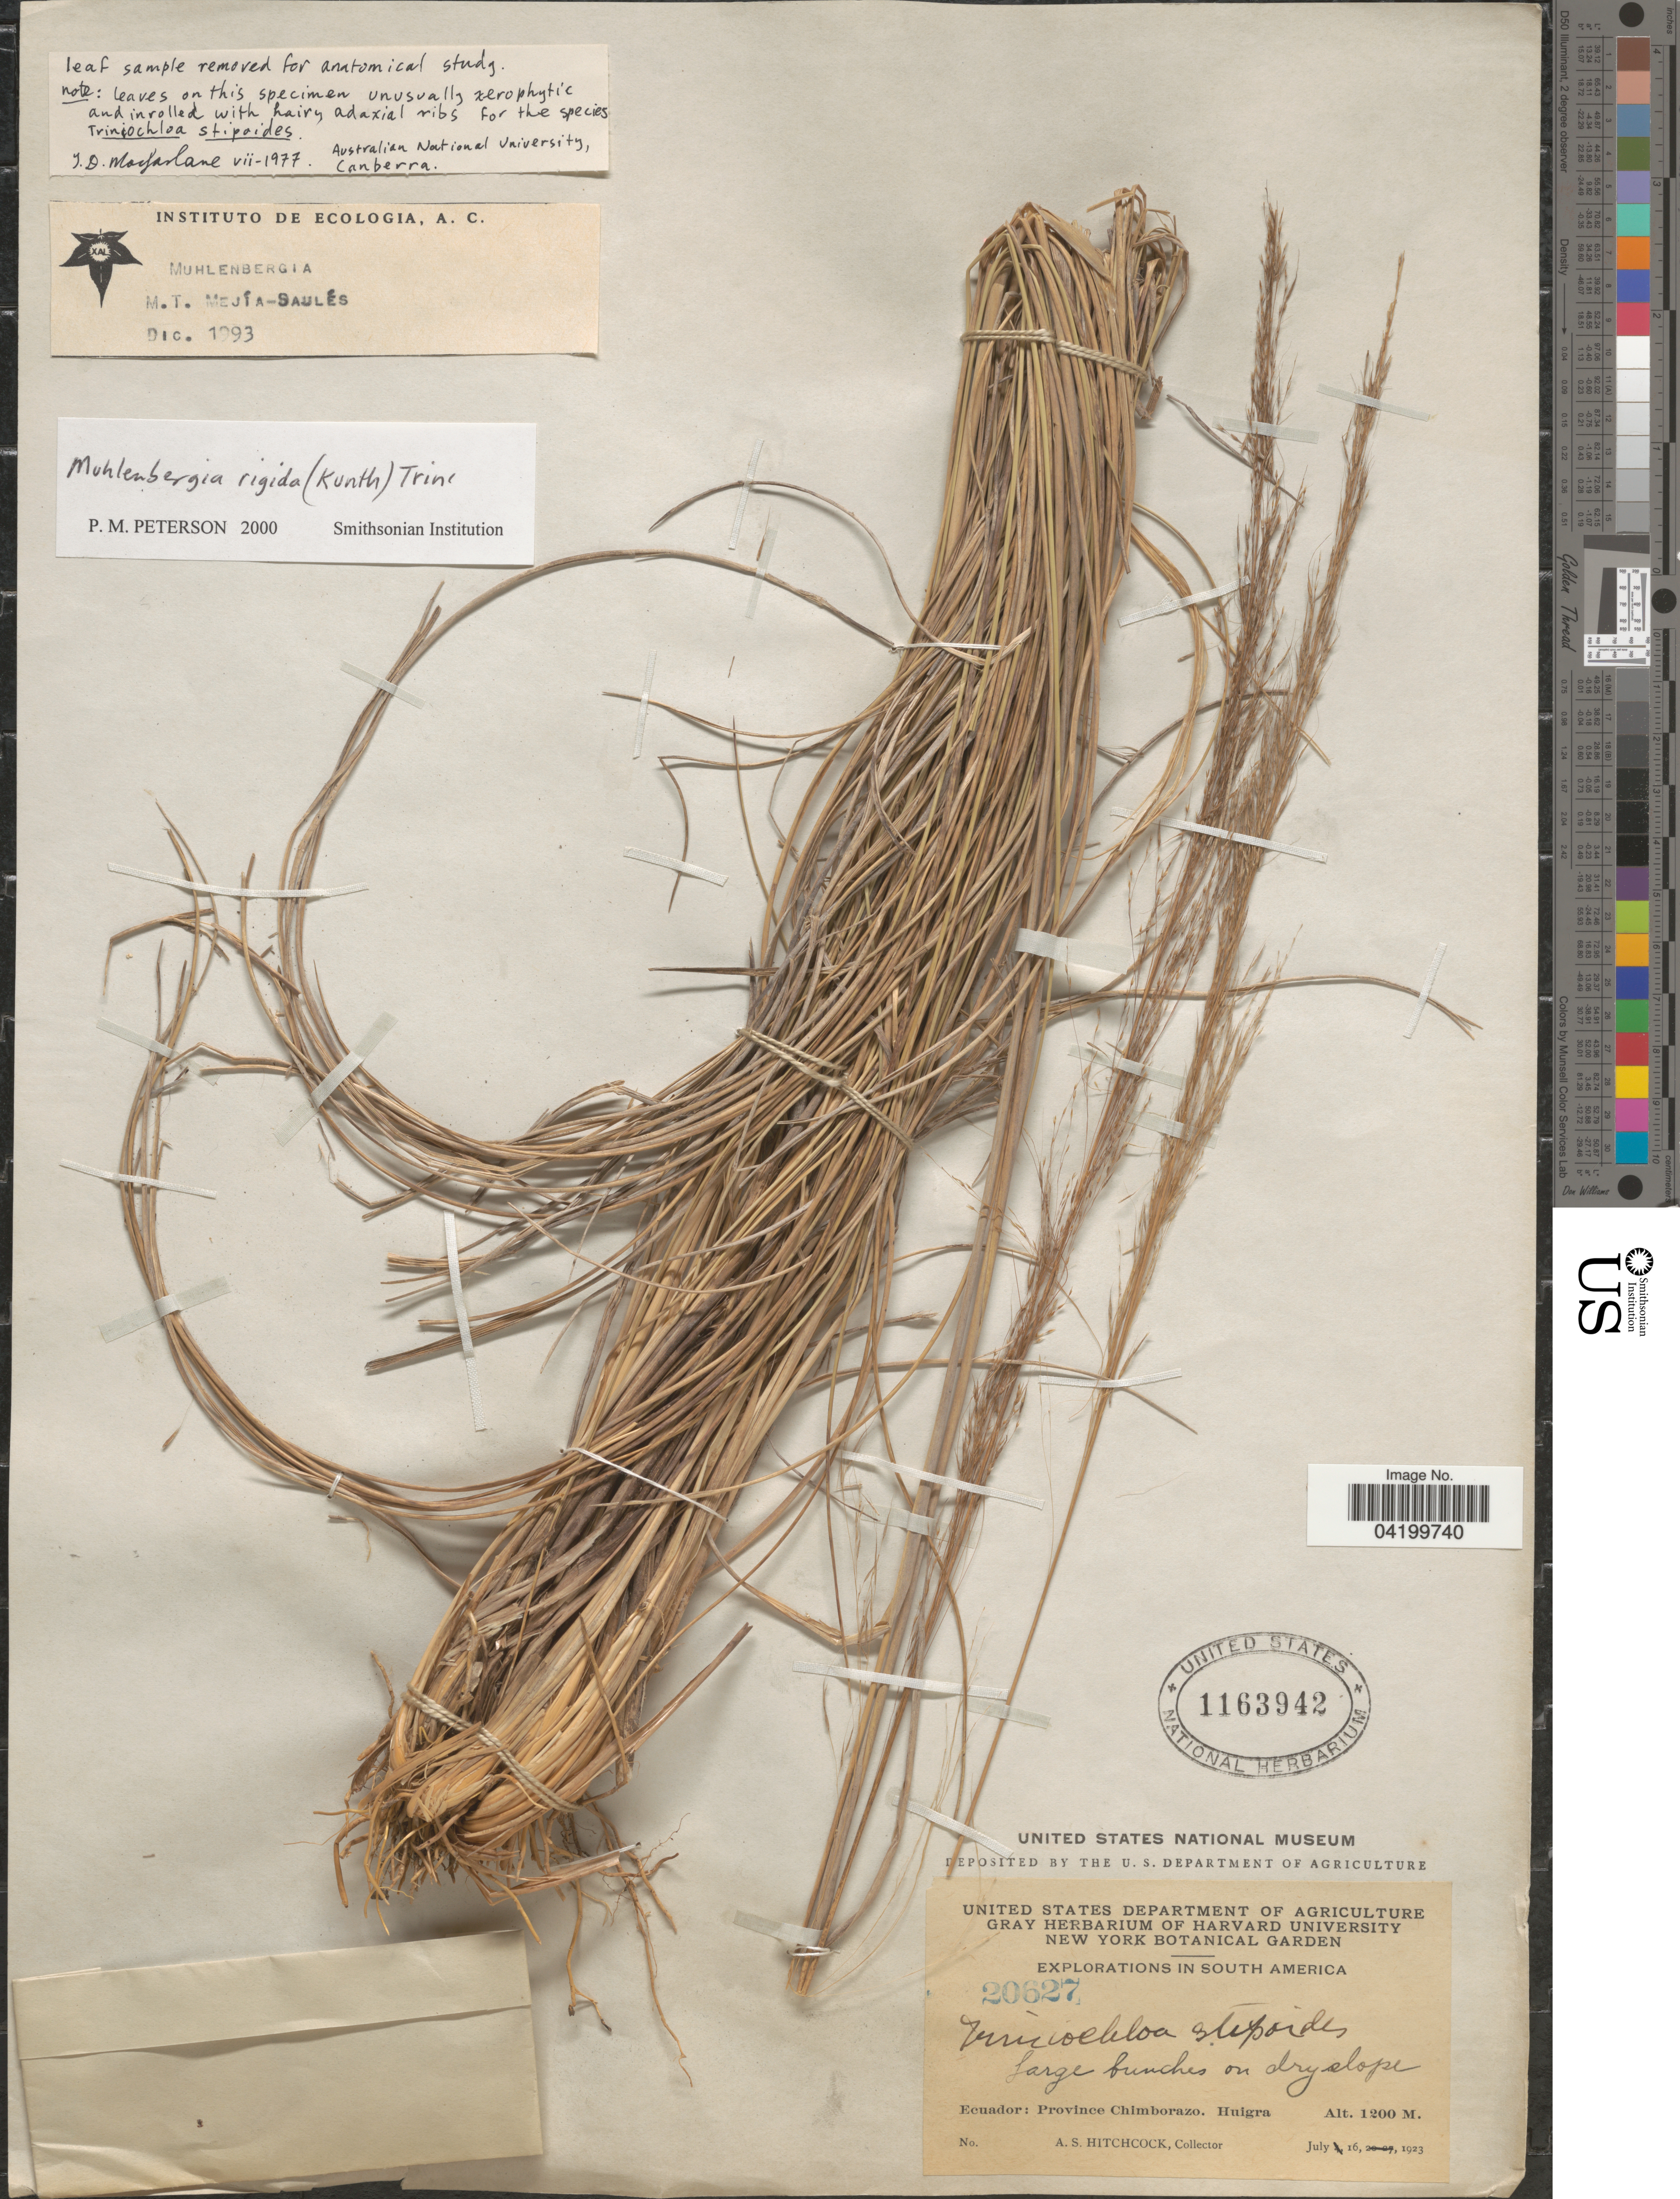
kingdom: Plantae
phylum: Tracheophyta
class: Liliopsida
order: Poales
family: Poaceae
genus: Muhlenbergia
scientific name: Muhlenbergia rigida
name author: (Kunth) Kunth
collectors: A. S. Hitchcock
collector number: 20627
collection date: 1923-07-16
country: Ecuador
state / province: Chimborazo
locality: Explorations in South America. Huigra.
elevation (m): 1200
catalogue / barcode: US 1163942